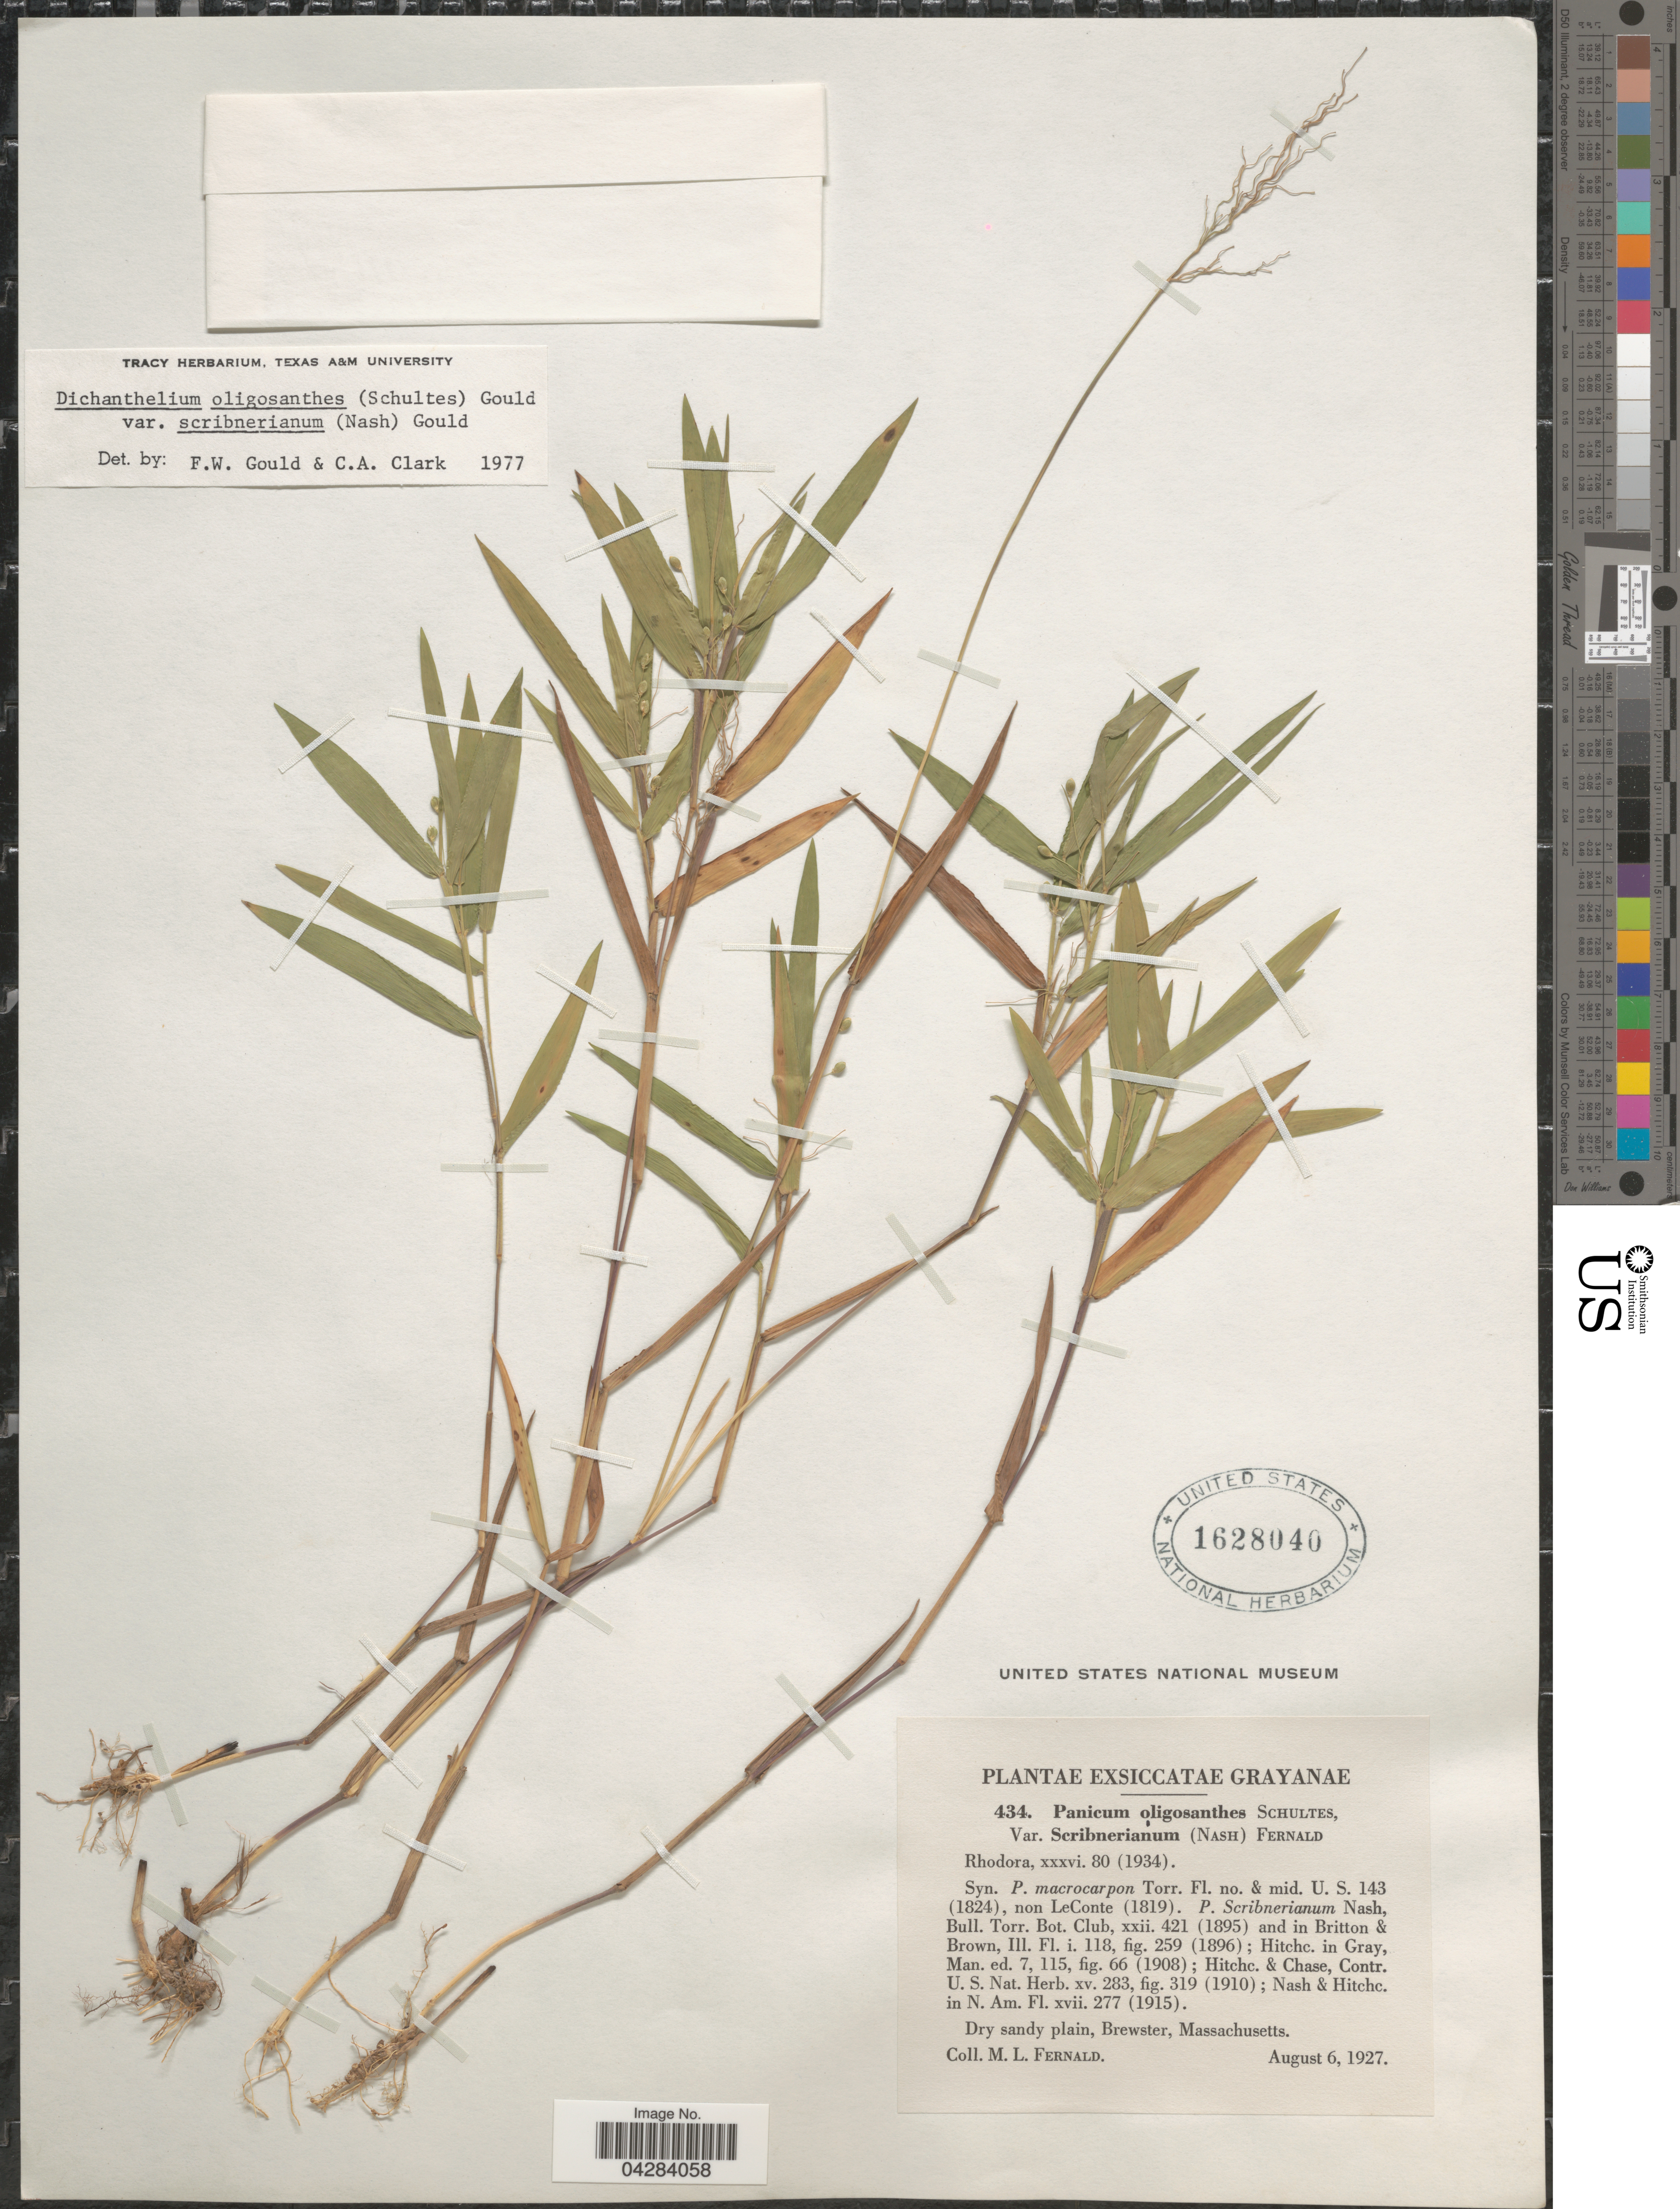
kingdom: Plantae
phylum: Tracheophyta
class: Liliopsida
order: Poales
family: Poaceae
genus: Dichanthelium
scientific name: Dichanthelium oligosanthes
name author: (Schult.) Gould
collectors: M. L. Fernald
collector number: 434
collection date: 1927-08-06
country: United States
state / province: Massachusetts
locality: Dry sandy plain, Brewster.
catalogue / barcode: US 1628040